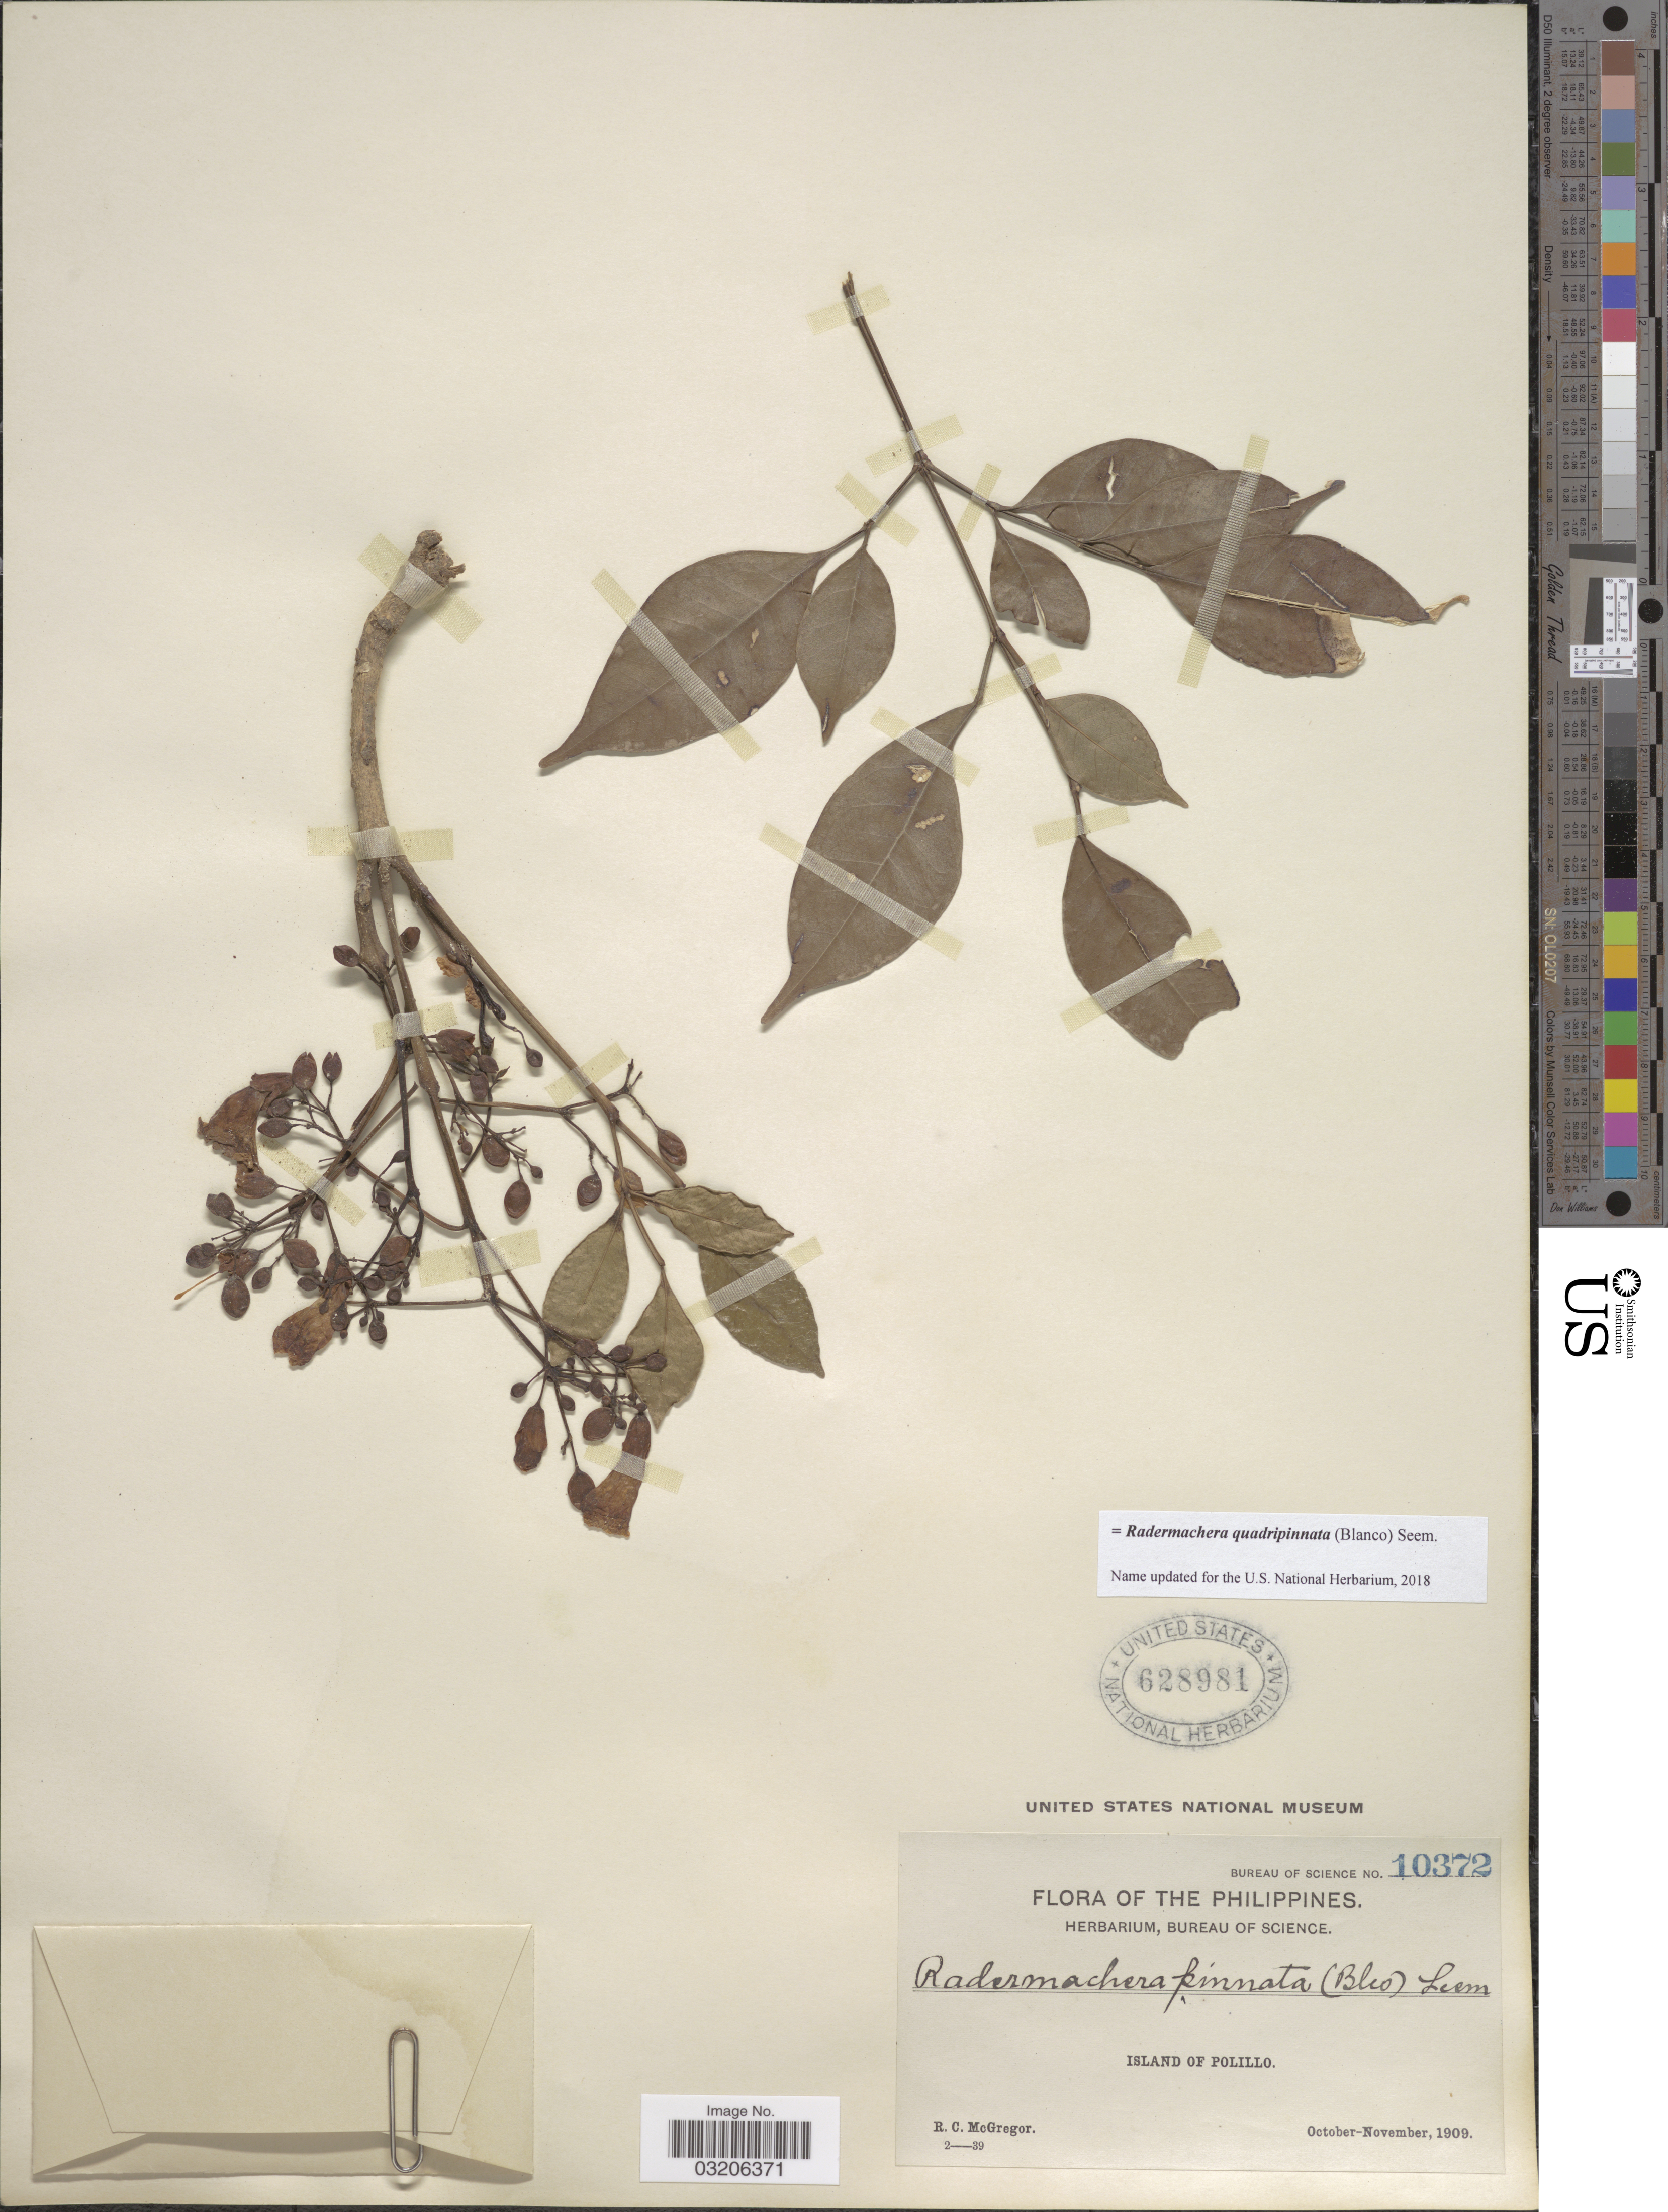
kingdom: Plantae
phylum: Tracheophyta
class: Magnoliopsida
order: Lamiales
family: Bignoniaceae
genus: Radermachera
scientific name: Radermachera quadripinnata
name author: (Blanco) Seem.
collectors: R. C. McGregor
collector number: Bureau of Science 10372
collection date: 1909-10/1909-11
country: Philippines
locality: Island of Polillo.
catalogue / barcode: US 628981